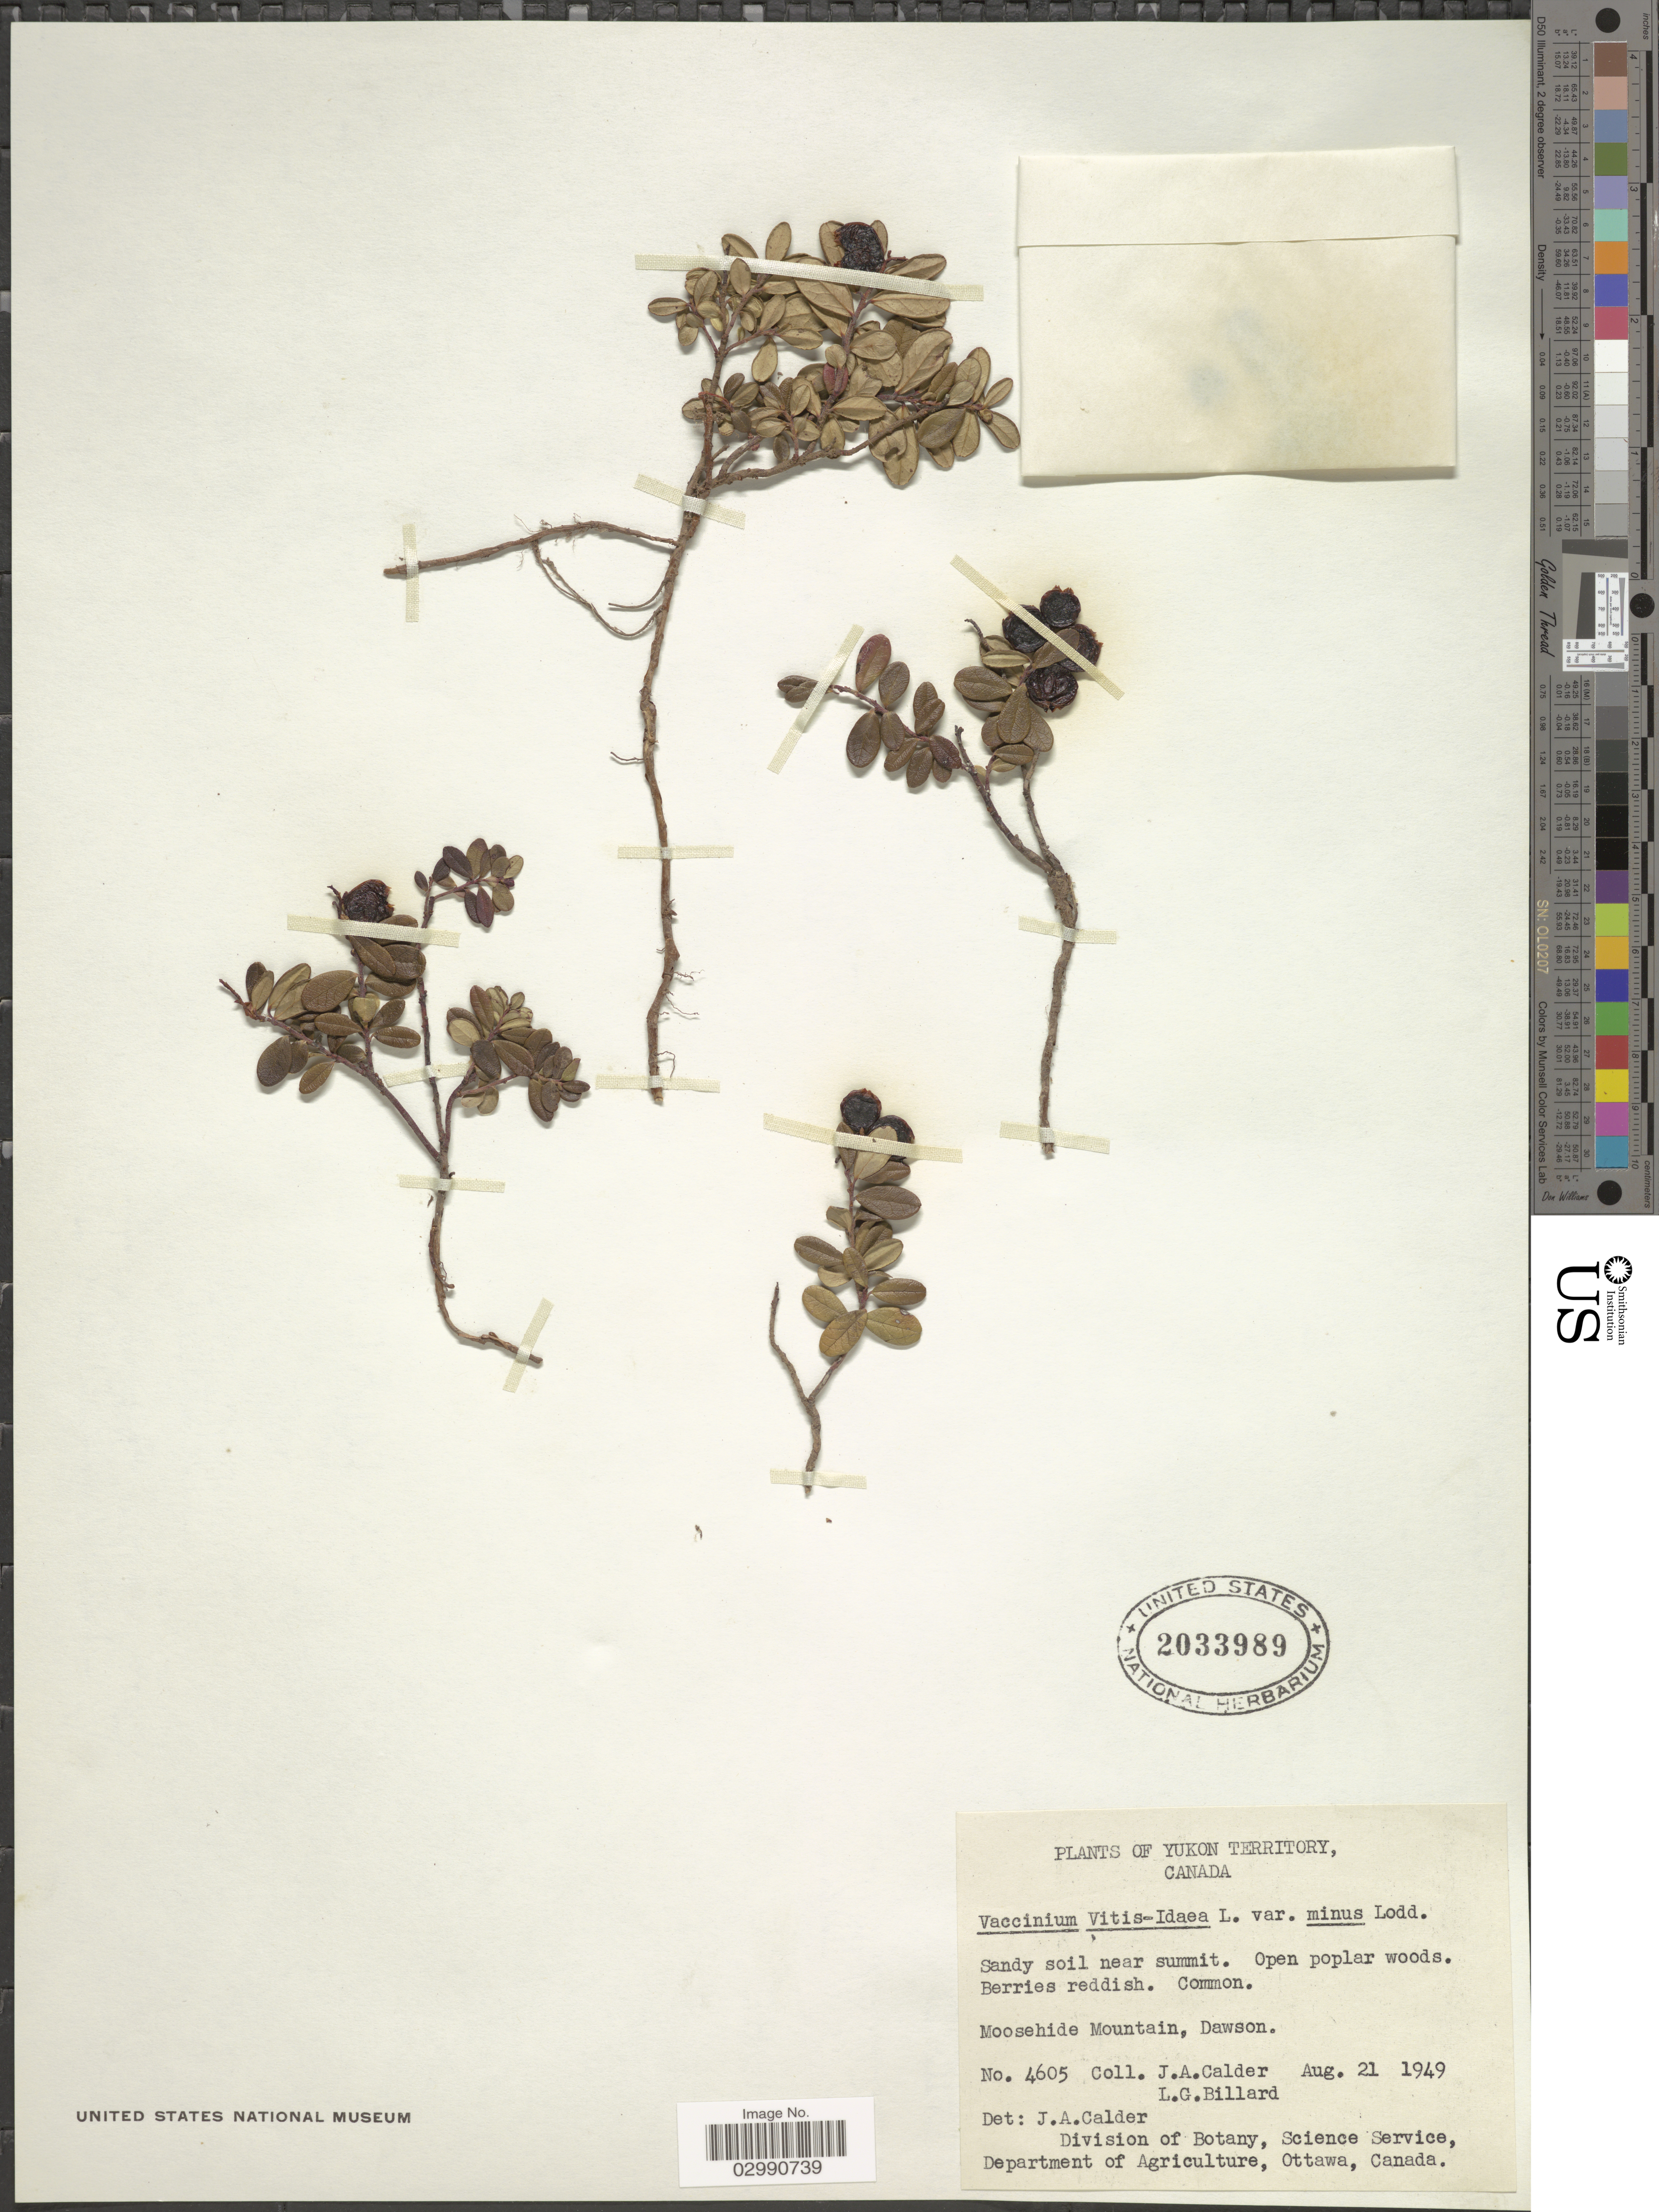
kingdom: Plantae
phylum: Tracheophyta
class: Magnoliopsida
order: Ericales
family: Ericaceae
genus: Vaccinium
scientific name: Vaccinium vitis-idaea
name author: L.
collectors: J. A. Calder & L. Billard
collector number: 4605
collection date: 1949-08-21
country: Canada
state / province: Yukon Territory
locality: Moosehide Mountain, Dawson.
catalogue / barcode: US 2033989